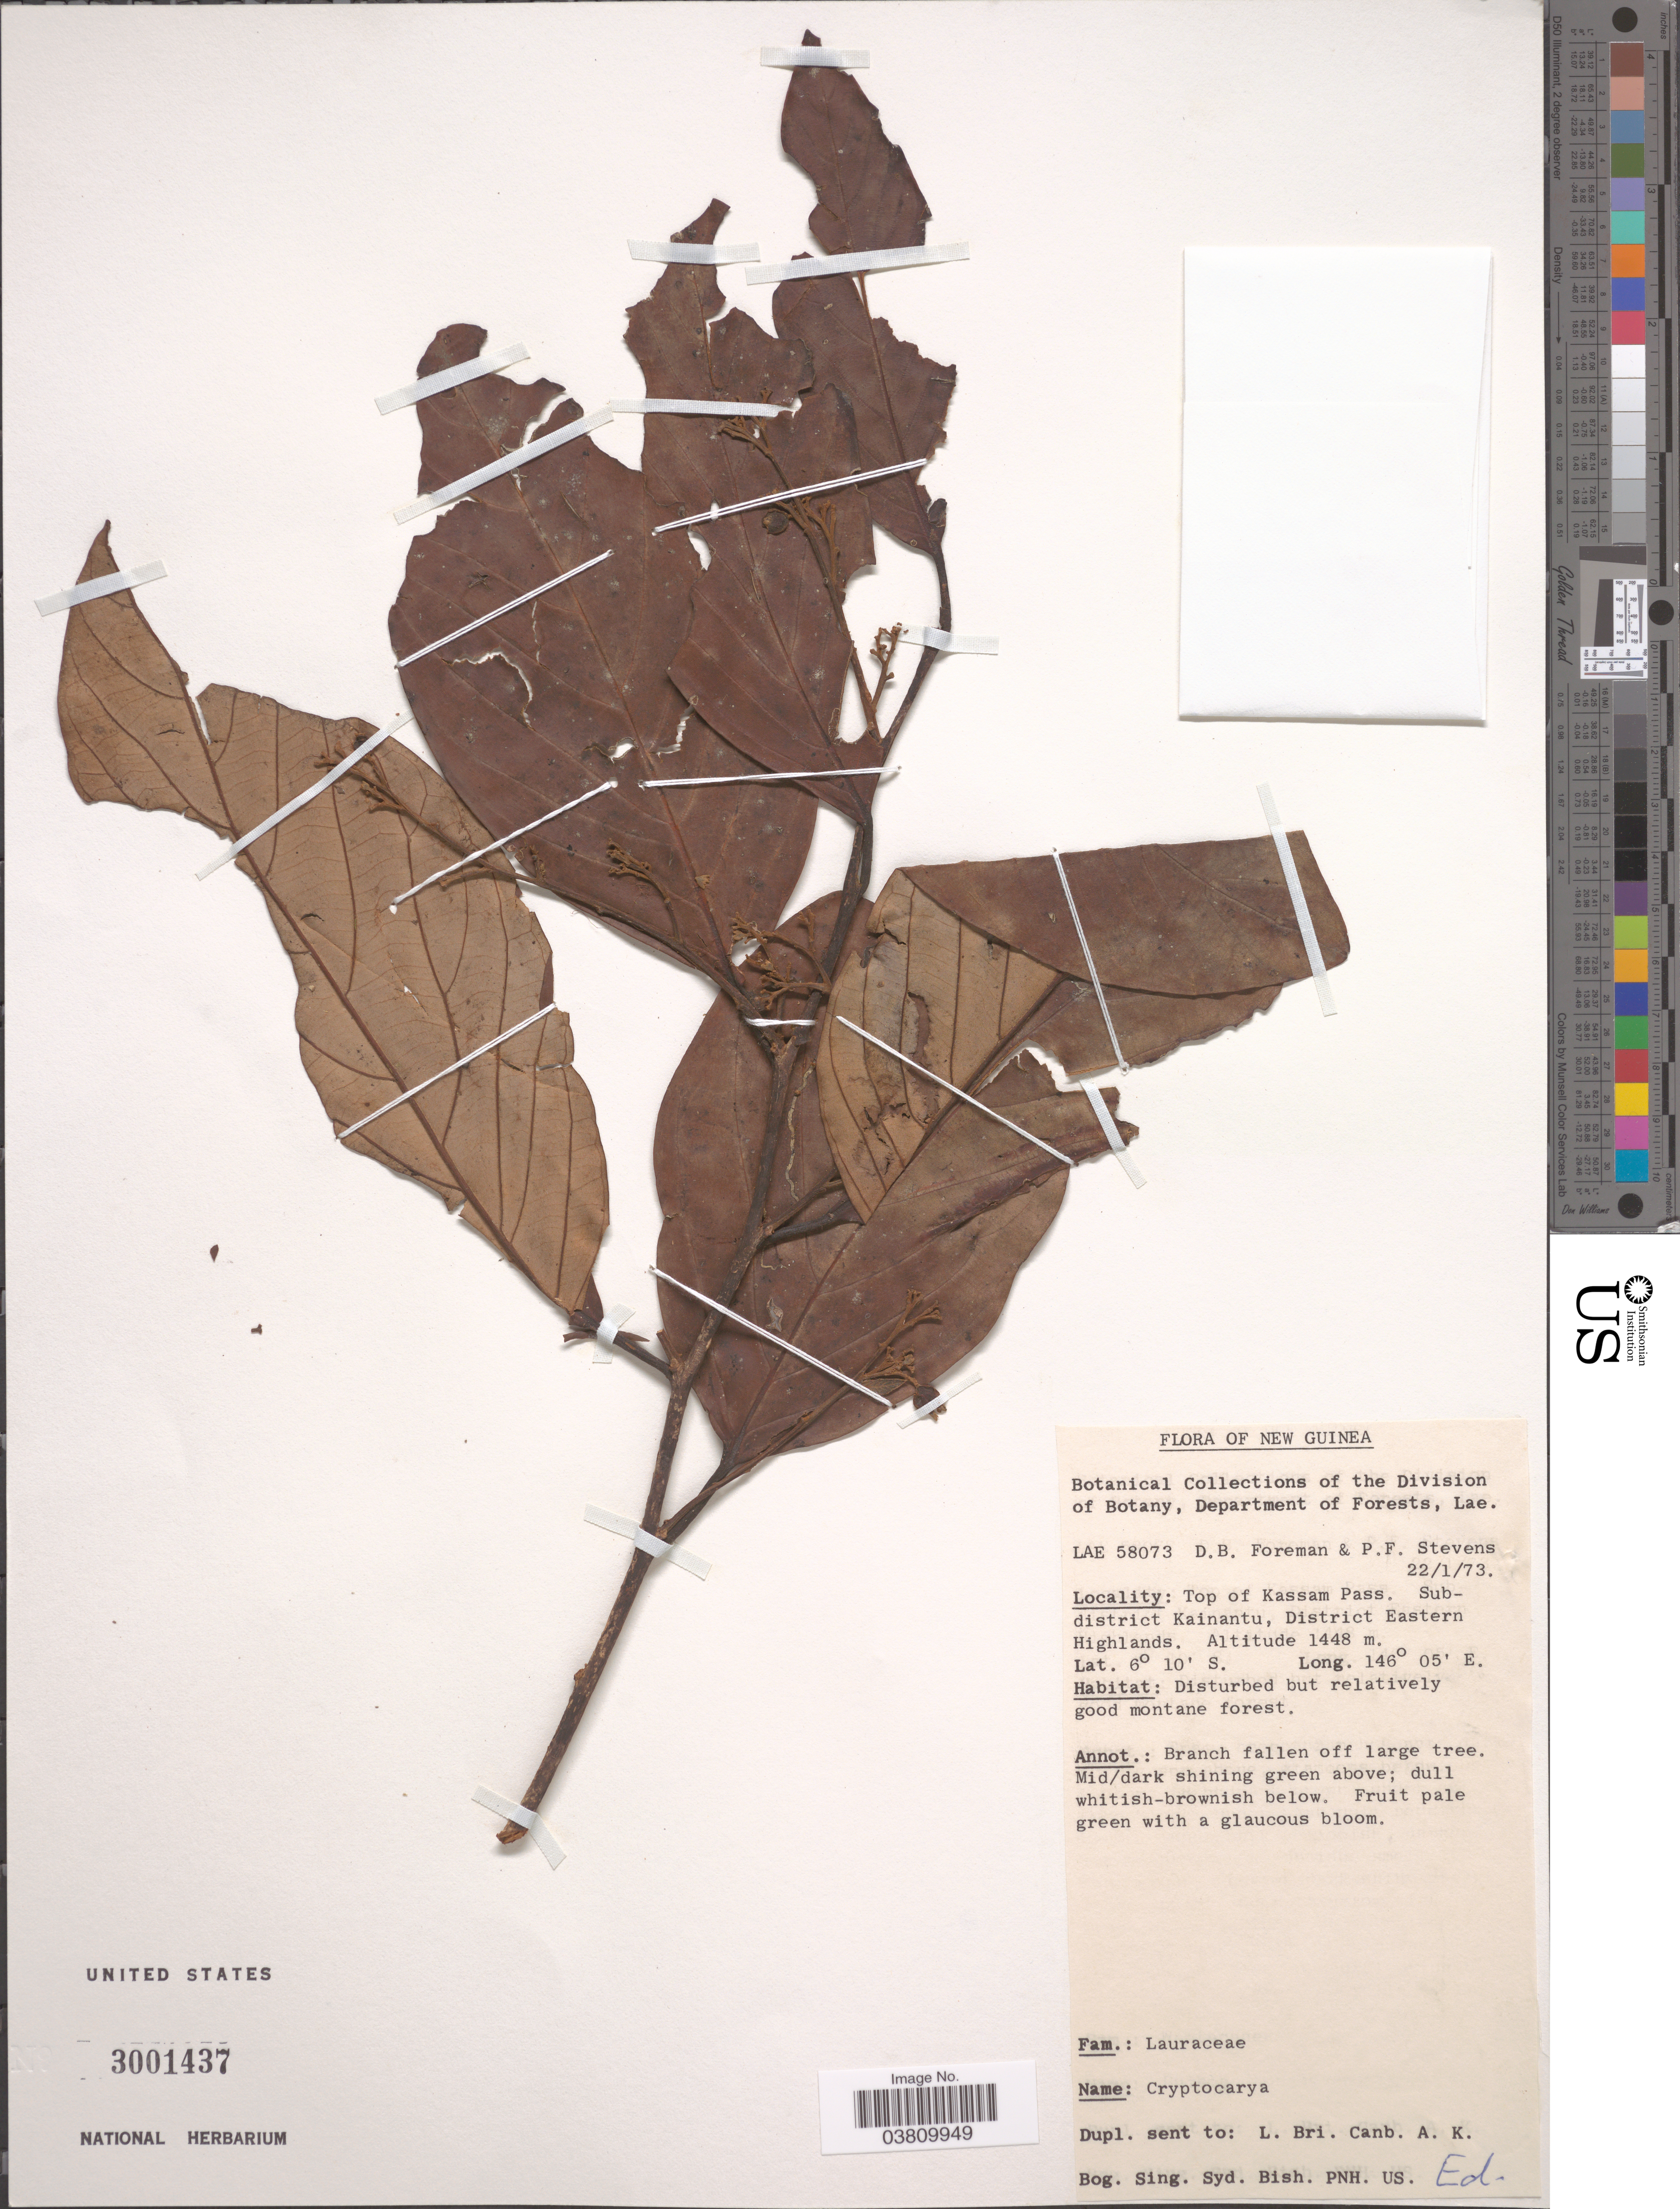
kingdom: Plantae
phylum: Tracheophyta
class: Magnoliopsida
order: Laurales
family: Lauraceae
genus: Cryptocarya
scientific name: Cryptocarya sp.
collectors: D. Foreman & P. F. Stevens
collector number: LAE58073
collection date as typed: Transcribed d/m/y: 22/1/73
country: Papua New Guinea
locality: New Guinea. Top of Kassam Pass. Subdistrict Kainantu, District Eastern Highlands.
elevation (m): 1448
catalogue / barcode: US 3001437